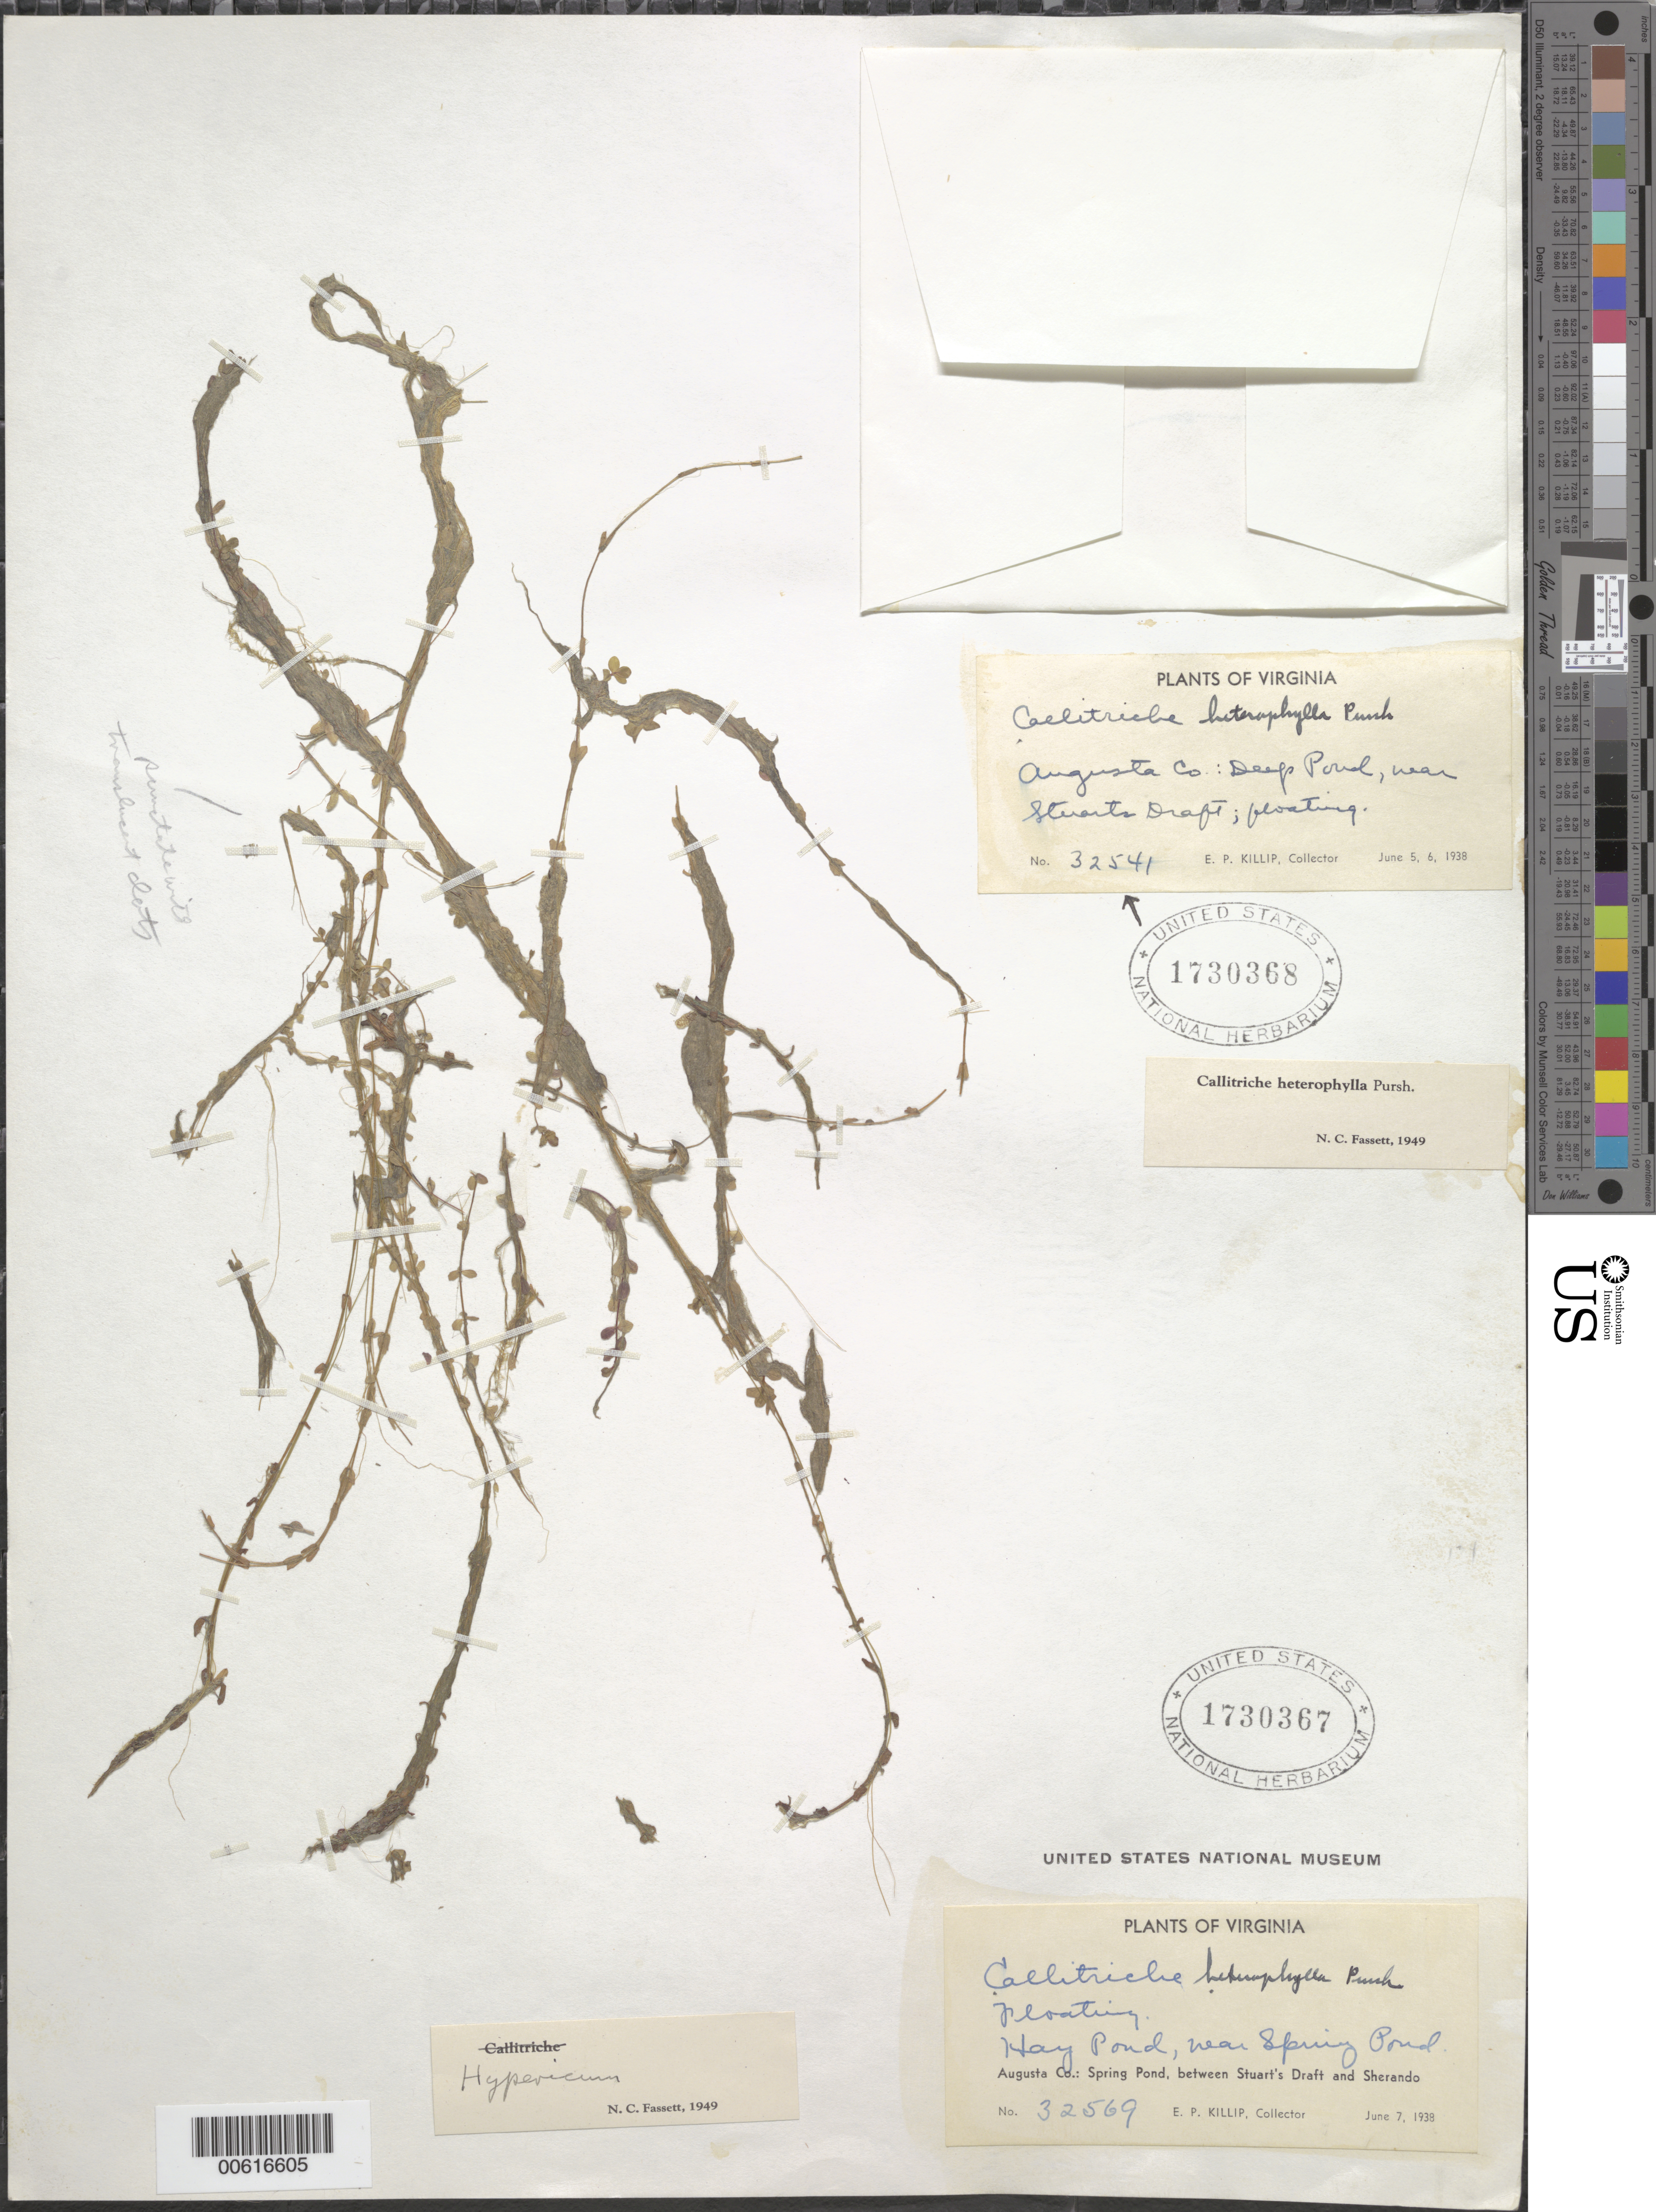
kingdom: Plantae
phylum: Tracheophyta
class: Magnoliopsida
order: Lamiales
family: Plantaginaceae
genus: Callitriche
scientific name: Callitriche heterophylla Pursh emend. Darby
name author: Pursh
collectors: E. P. Killip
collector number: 32569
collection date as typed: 07 Jun 1938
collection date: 1938-06-07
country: United States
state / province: Virginia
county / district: Augusta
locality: Spring Pond, between Stuart's Draft and Sherando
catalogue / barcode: US 1730367